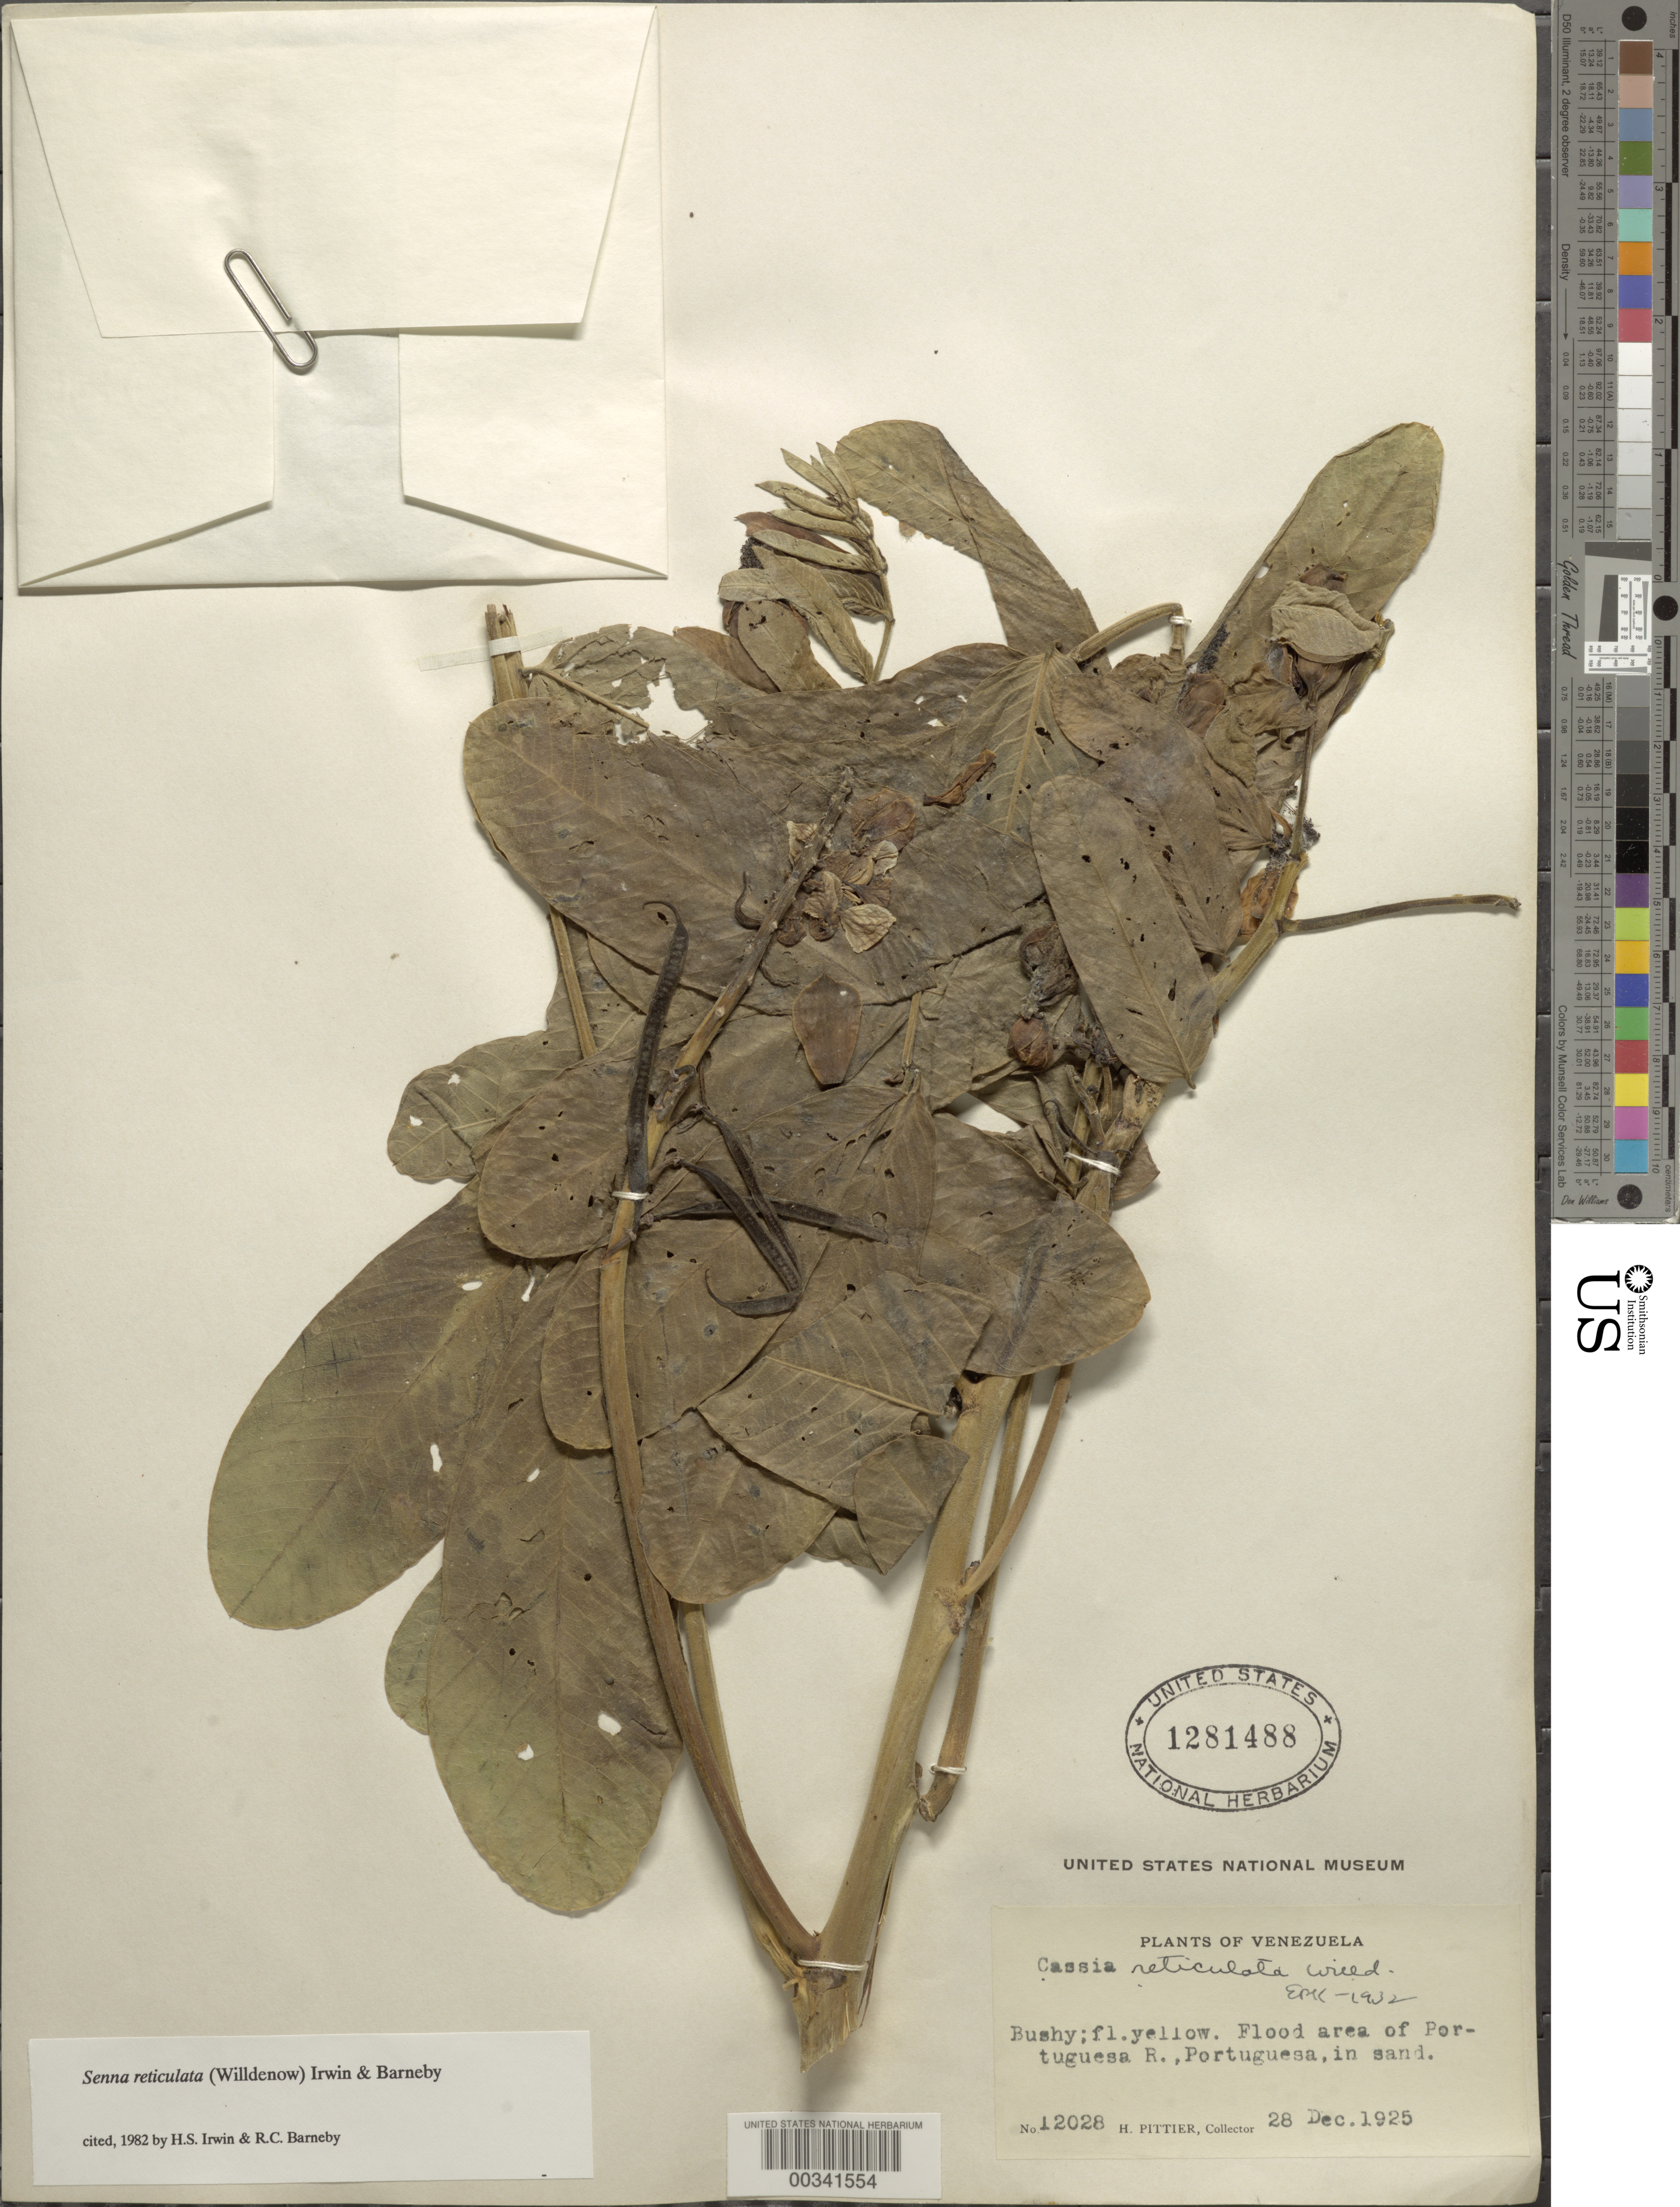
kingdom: Plantae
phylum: Tracheophyta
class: Magnoliopsida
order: Fabales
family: Fabaceae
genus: Senna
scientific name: Senna reticulata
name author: (Willd.) H.S. Irwin & Barneby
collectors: H. F. Pittier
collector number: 12028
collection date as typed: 28 Dec 1925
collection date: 1925-12-28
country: Venezuela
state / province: Portuguesa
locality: Portuguesa river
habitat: Flood area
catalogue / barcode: US 1281488